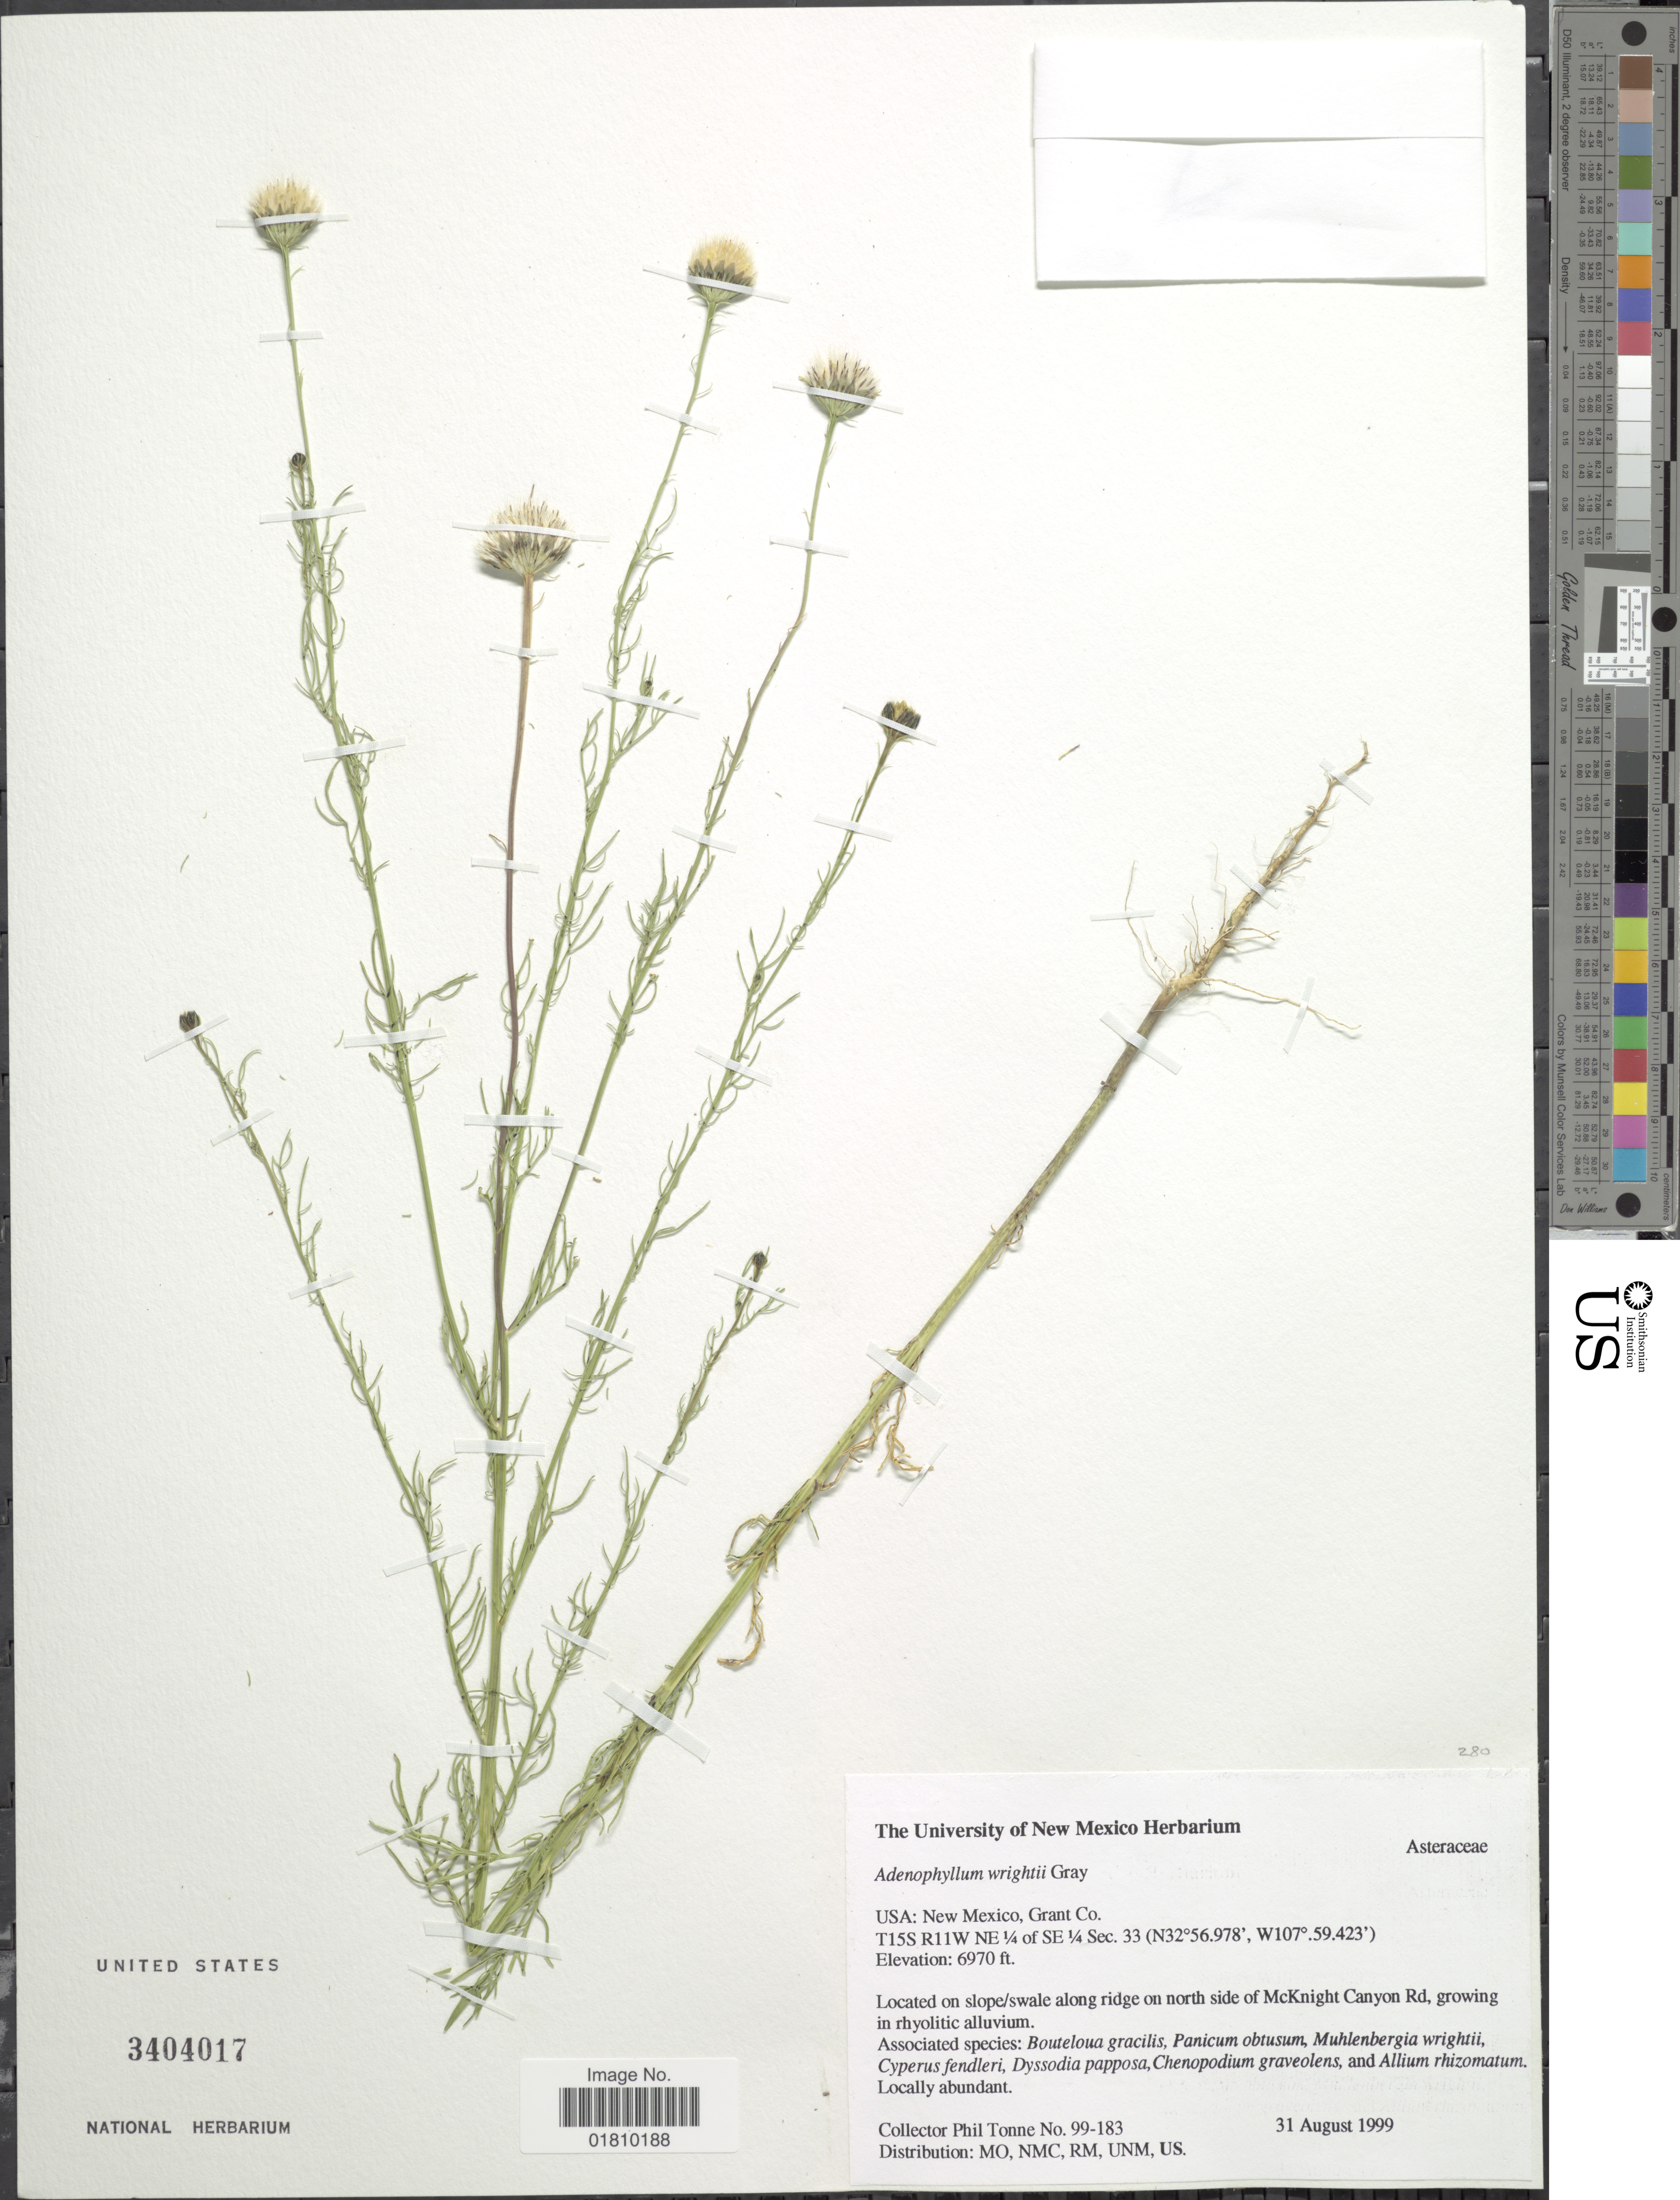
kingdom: Plantae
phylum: Tracheophyta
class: Magnoliopsida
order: Asterales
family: Asteraceae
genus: Adenophyllum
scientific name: Adenophyllum wrightii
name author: A. Gray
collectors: P. Tonne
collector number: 99-183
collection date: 1999-08-31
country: United States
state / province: New Mexico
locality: Grant Co., T15S R11W NE¼ of SE¼ Sec. 33, on slope/swale along ridge on north side of McKnight Canyon Rd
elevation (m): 2124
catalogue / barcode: US 3404017